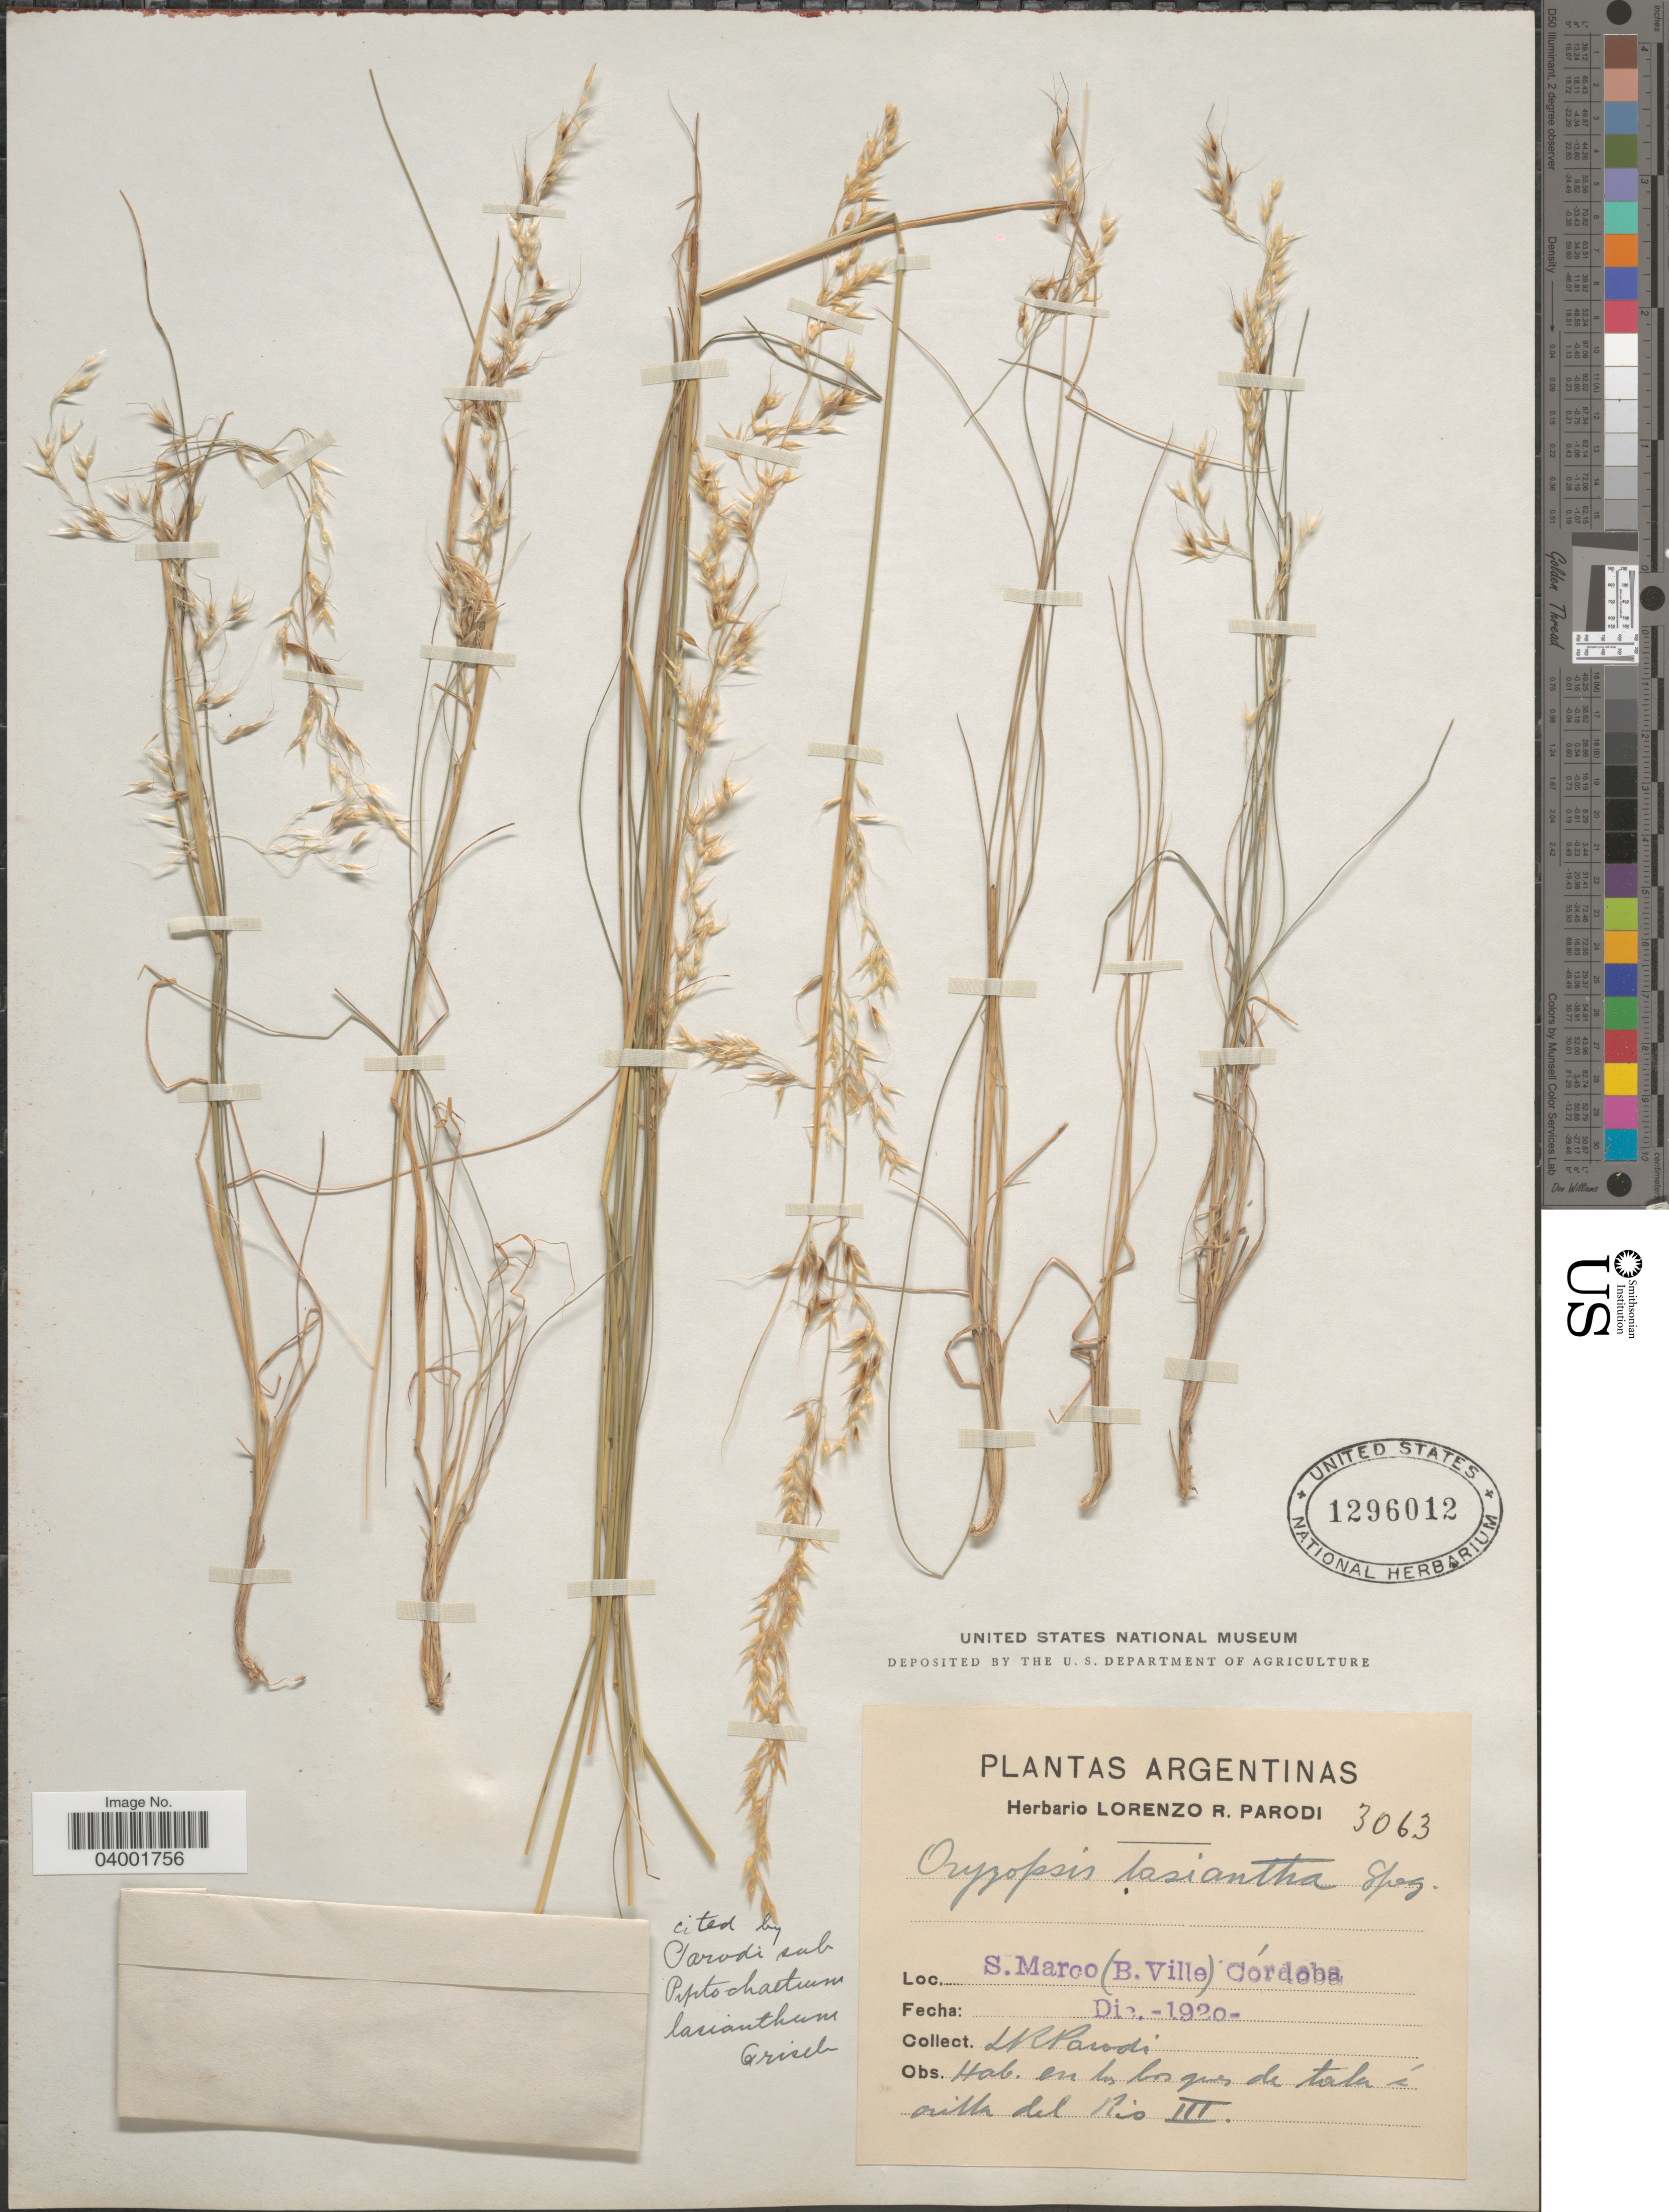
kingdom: Plantae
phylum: Tracheophyta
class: Liliopsida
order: Poales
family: Poaceae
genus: Piptochaetium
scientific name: Piptochaetium lasianthum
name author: Griseb.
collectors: L. R. Parodi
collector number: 3063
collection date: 1920-12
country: Argentina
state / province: Cordoba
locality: S.Marco (B. Ville). En los bosques de tala á orilla del Rio III.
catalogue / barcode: US 1296012